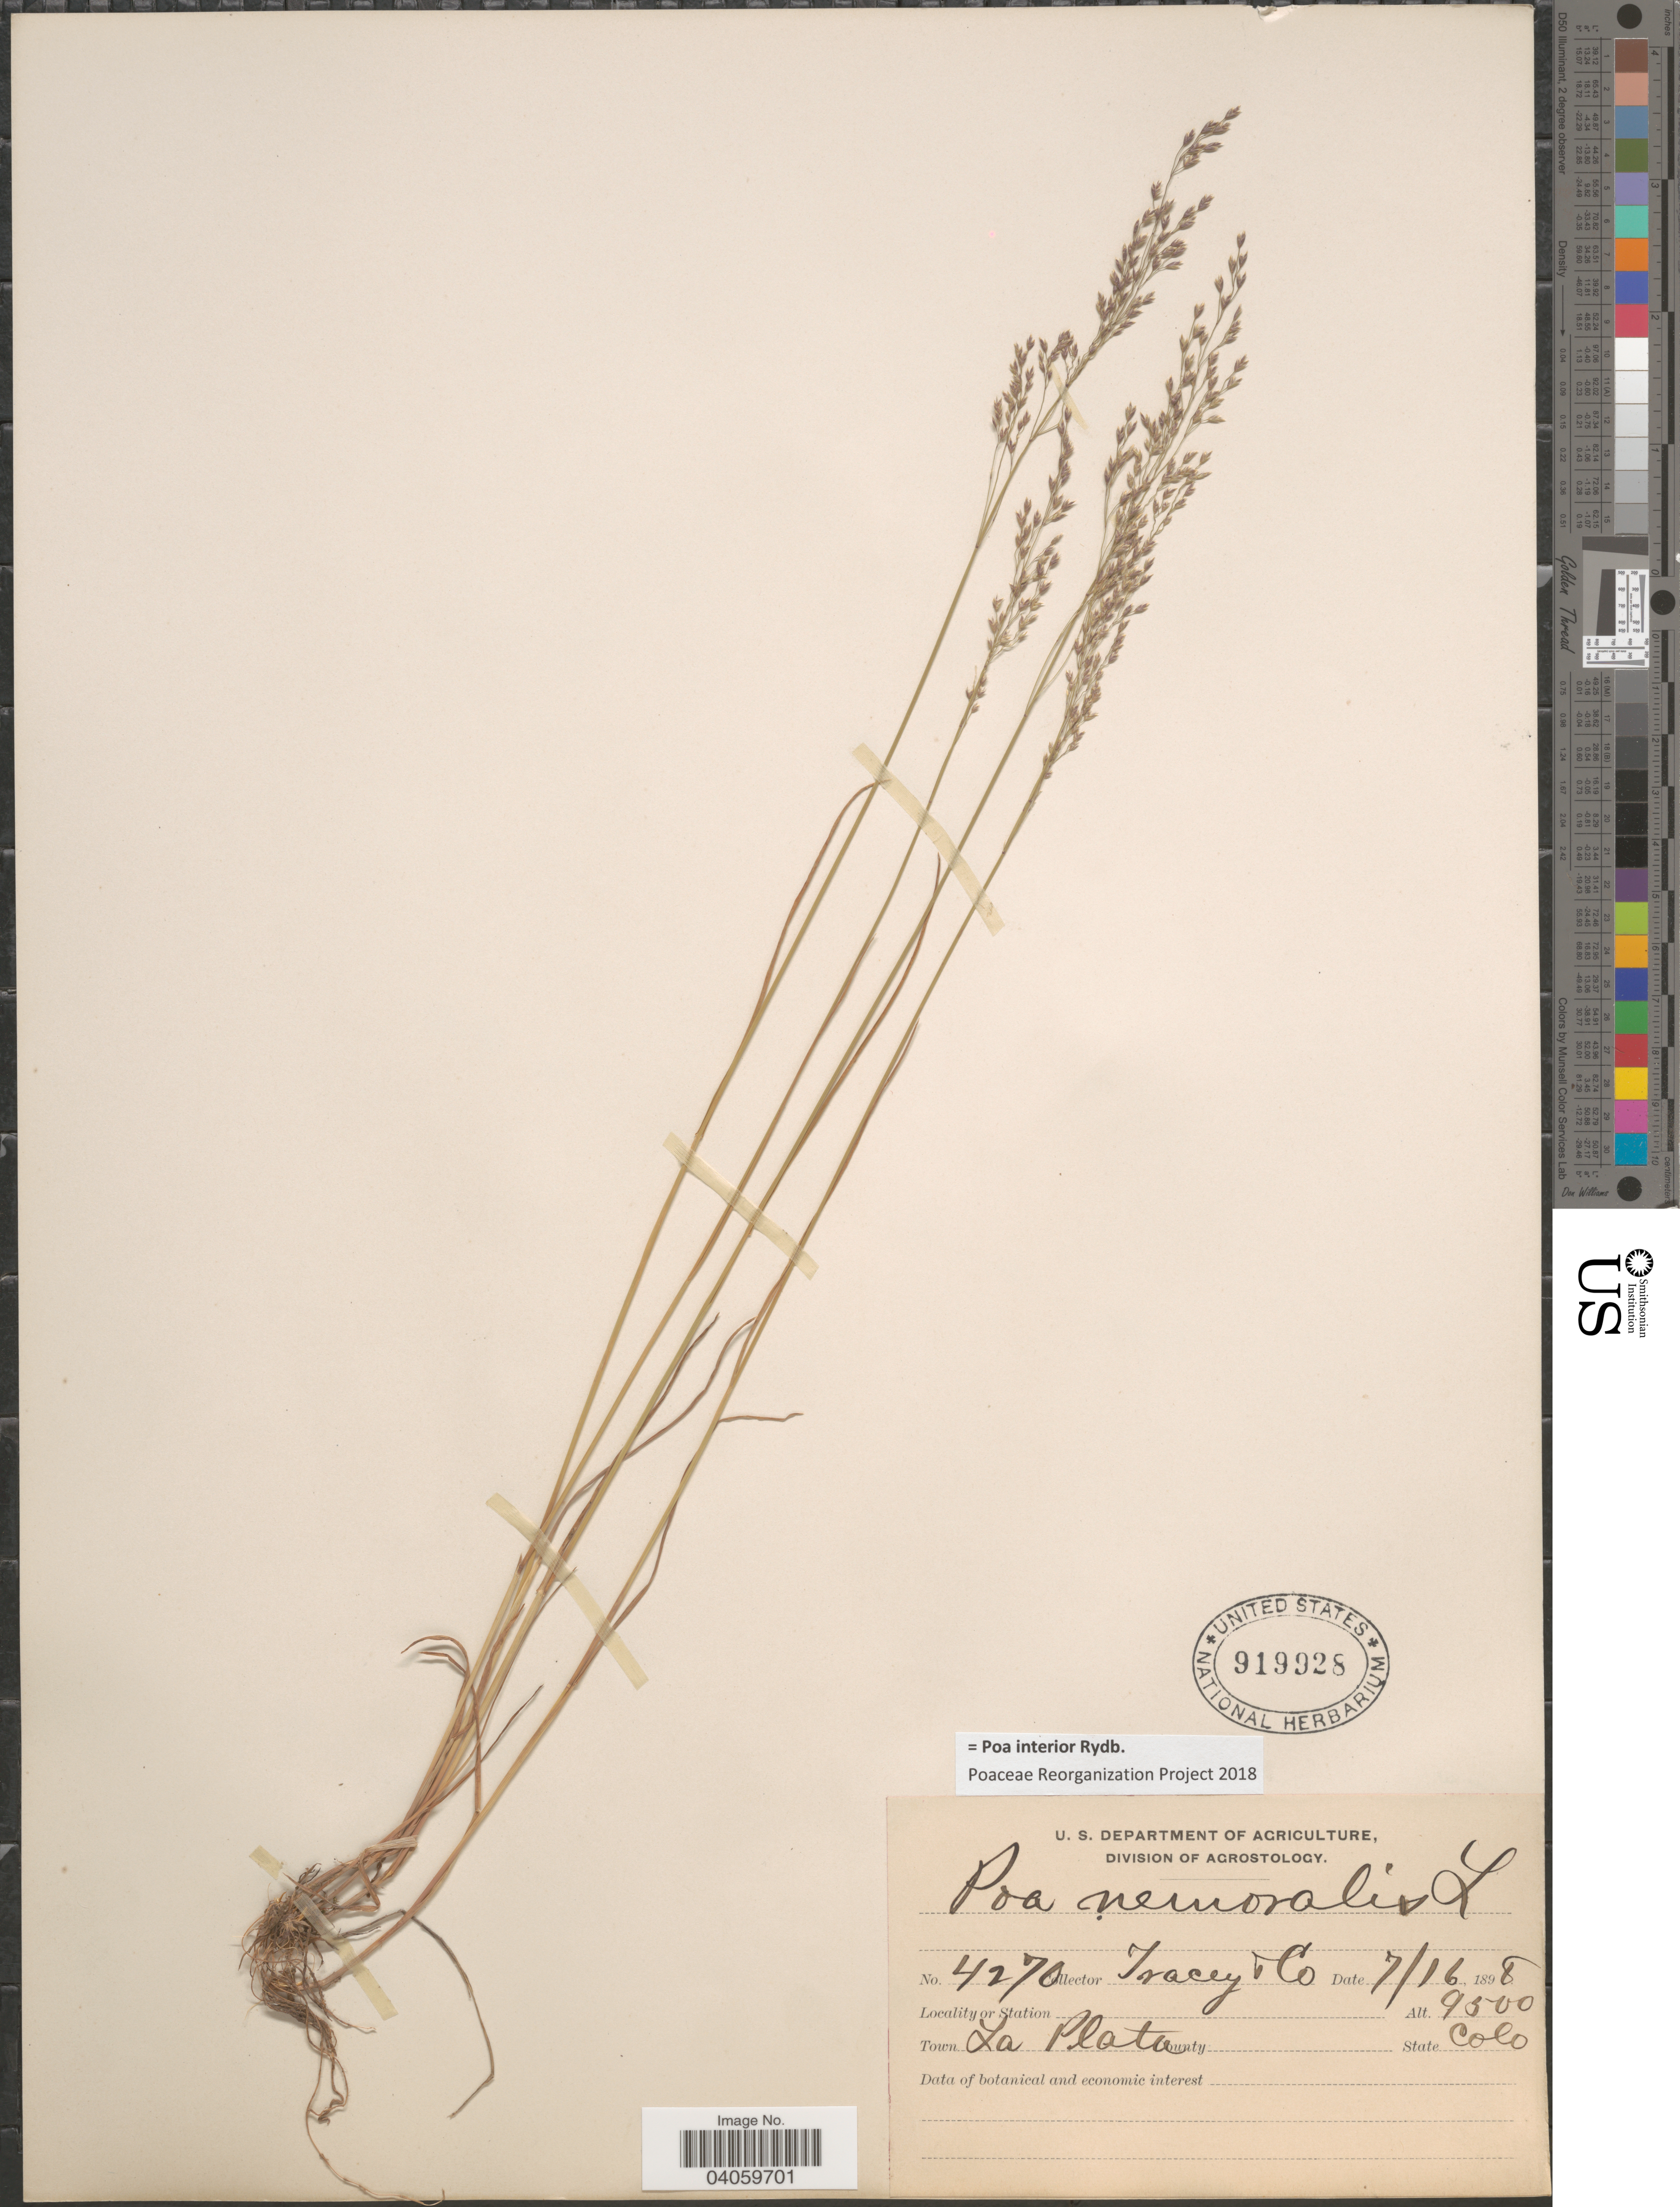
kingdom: Plantae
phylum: Tracheophyta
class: Liliopsida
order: Poales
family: Poaceae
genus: Poa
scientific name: Poa interior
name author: Rydb.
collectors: Tracey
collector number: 4270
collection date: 1898-07-16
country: United States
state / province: Colorado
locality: Town La Plata.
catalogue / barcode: US 919928